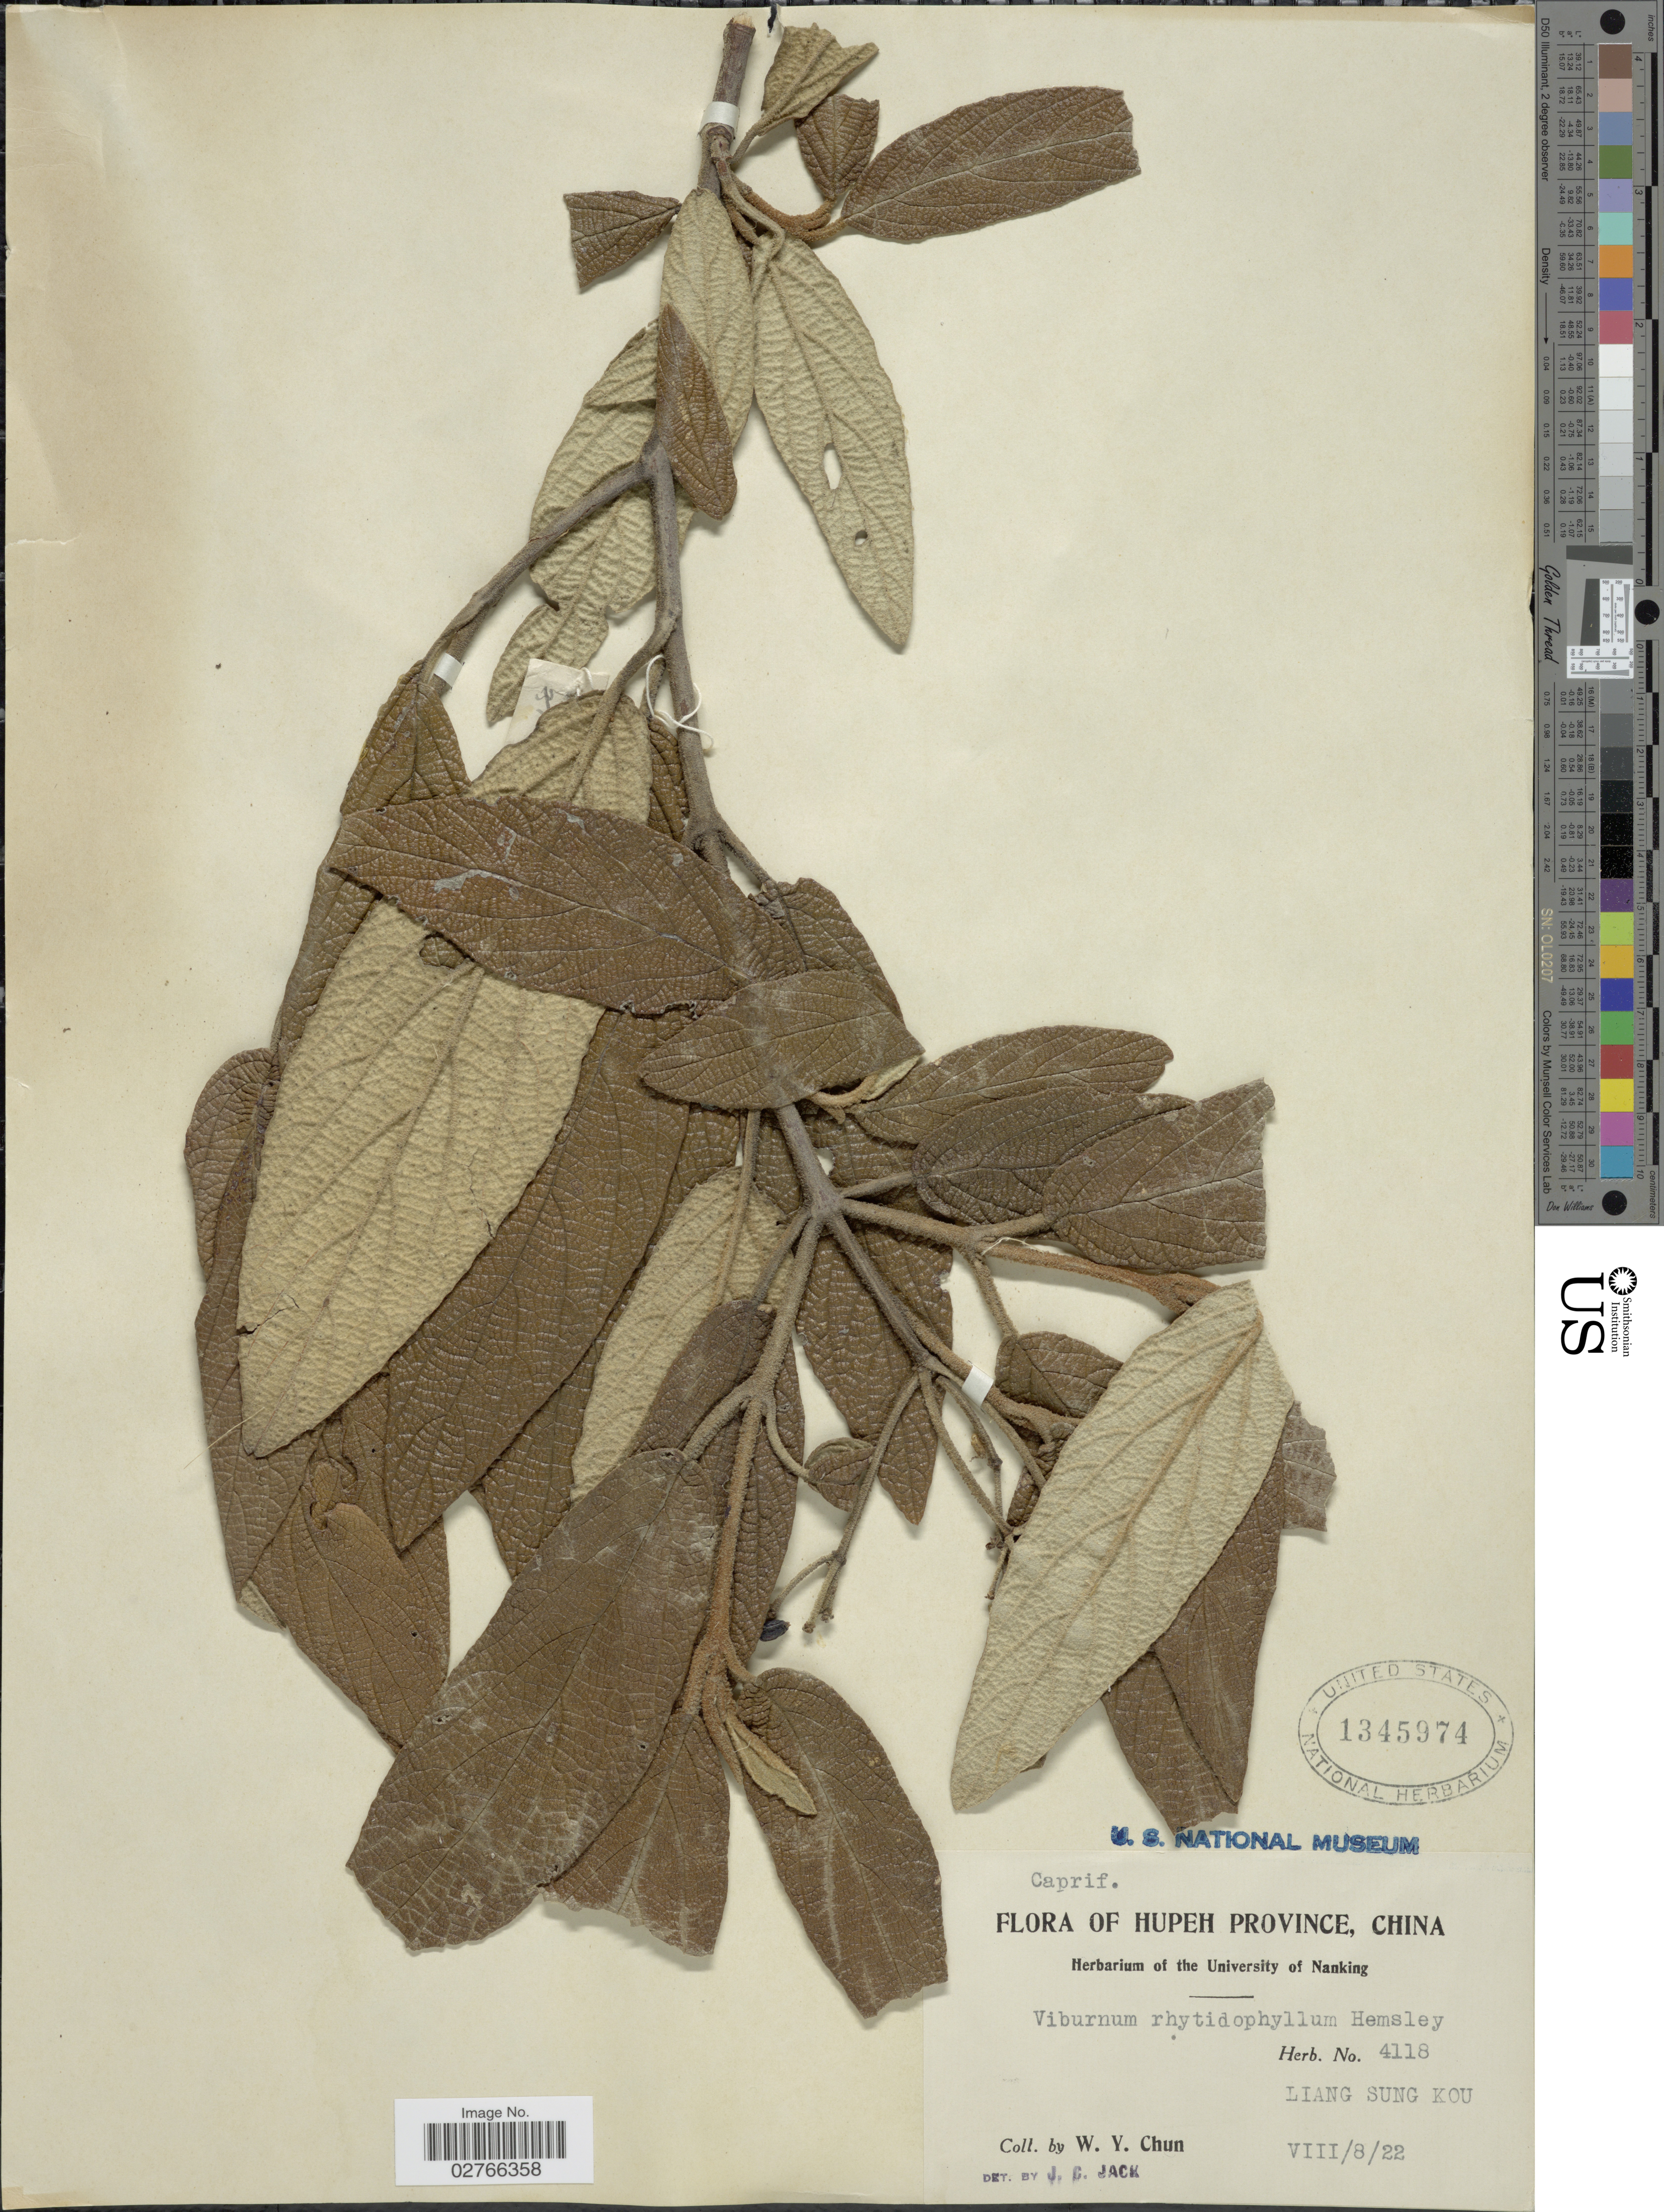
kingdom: Plantae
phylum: Tracheophyta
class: Magnoliopsida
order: Dipsacales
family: Viburnaceae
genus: Viburnum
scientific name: Viburnum rhytidophyllum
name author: Hemsl.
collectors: W. Y. Chun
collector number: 4118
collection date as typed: Transcribed d/m/y: 8/8/22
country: China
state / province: Hubei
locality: Hupeh Province, Liang Sung Kou.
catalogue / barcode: US 1345974